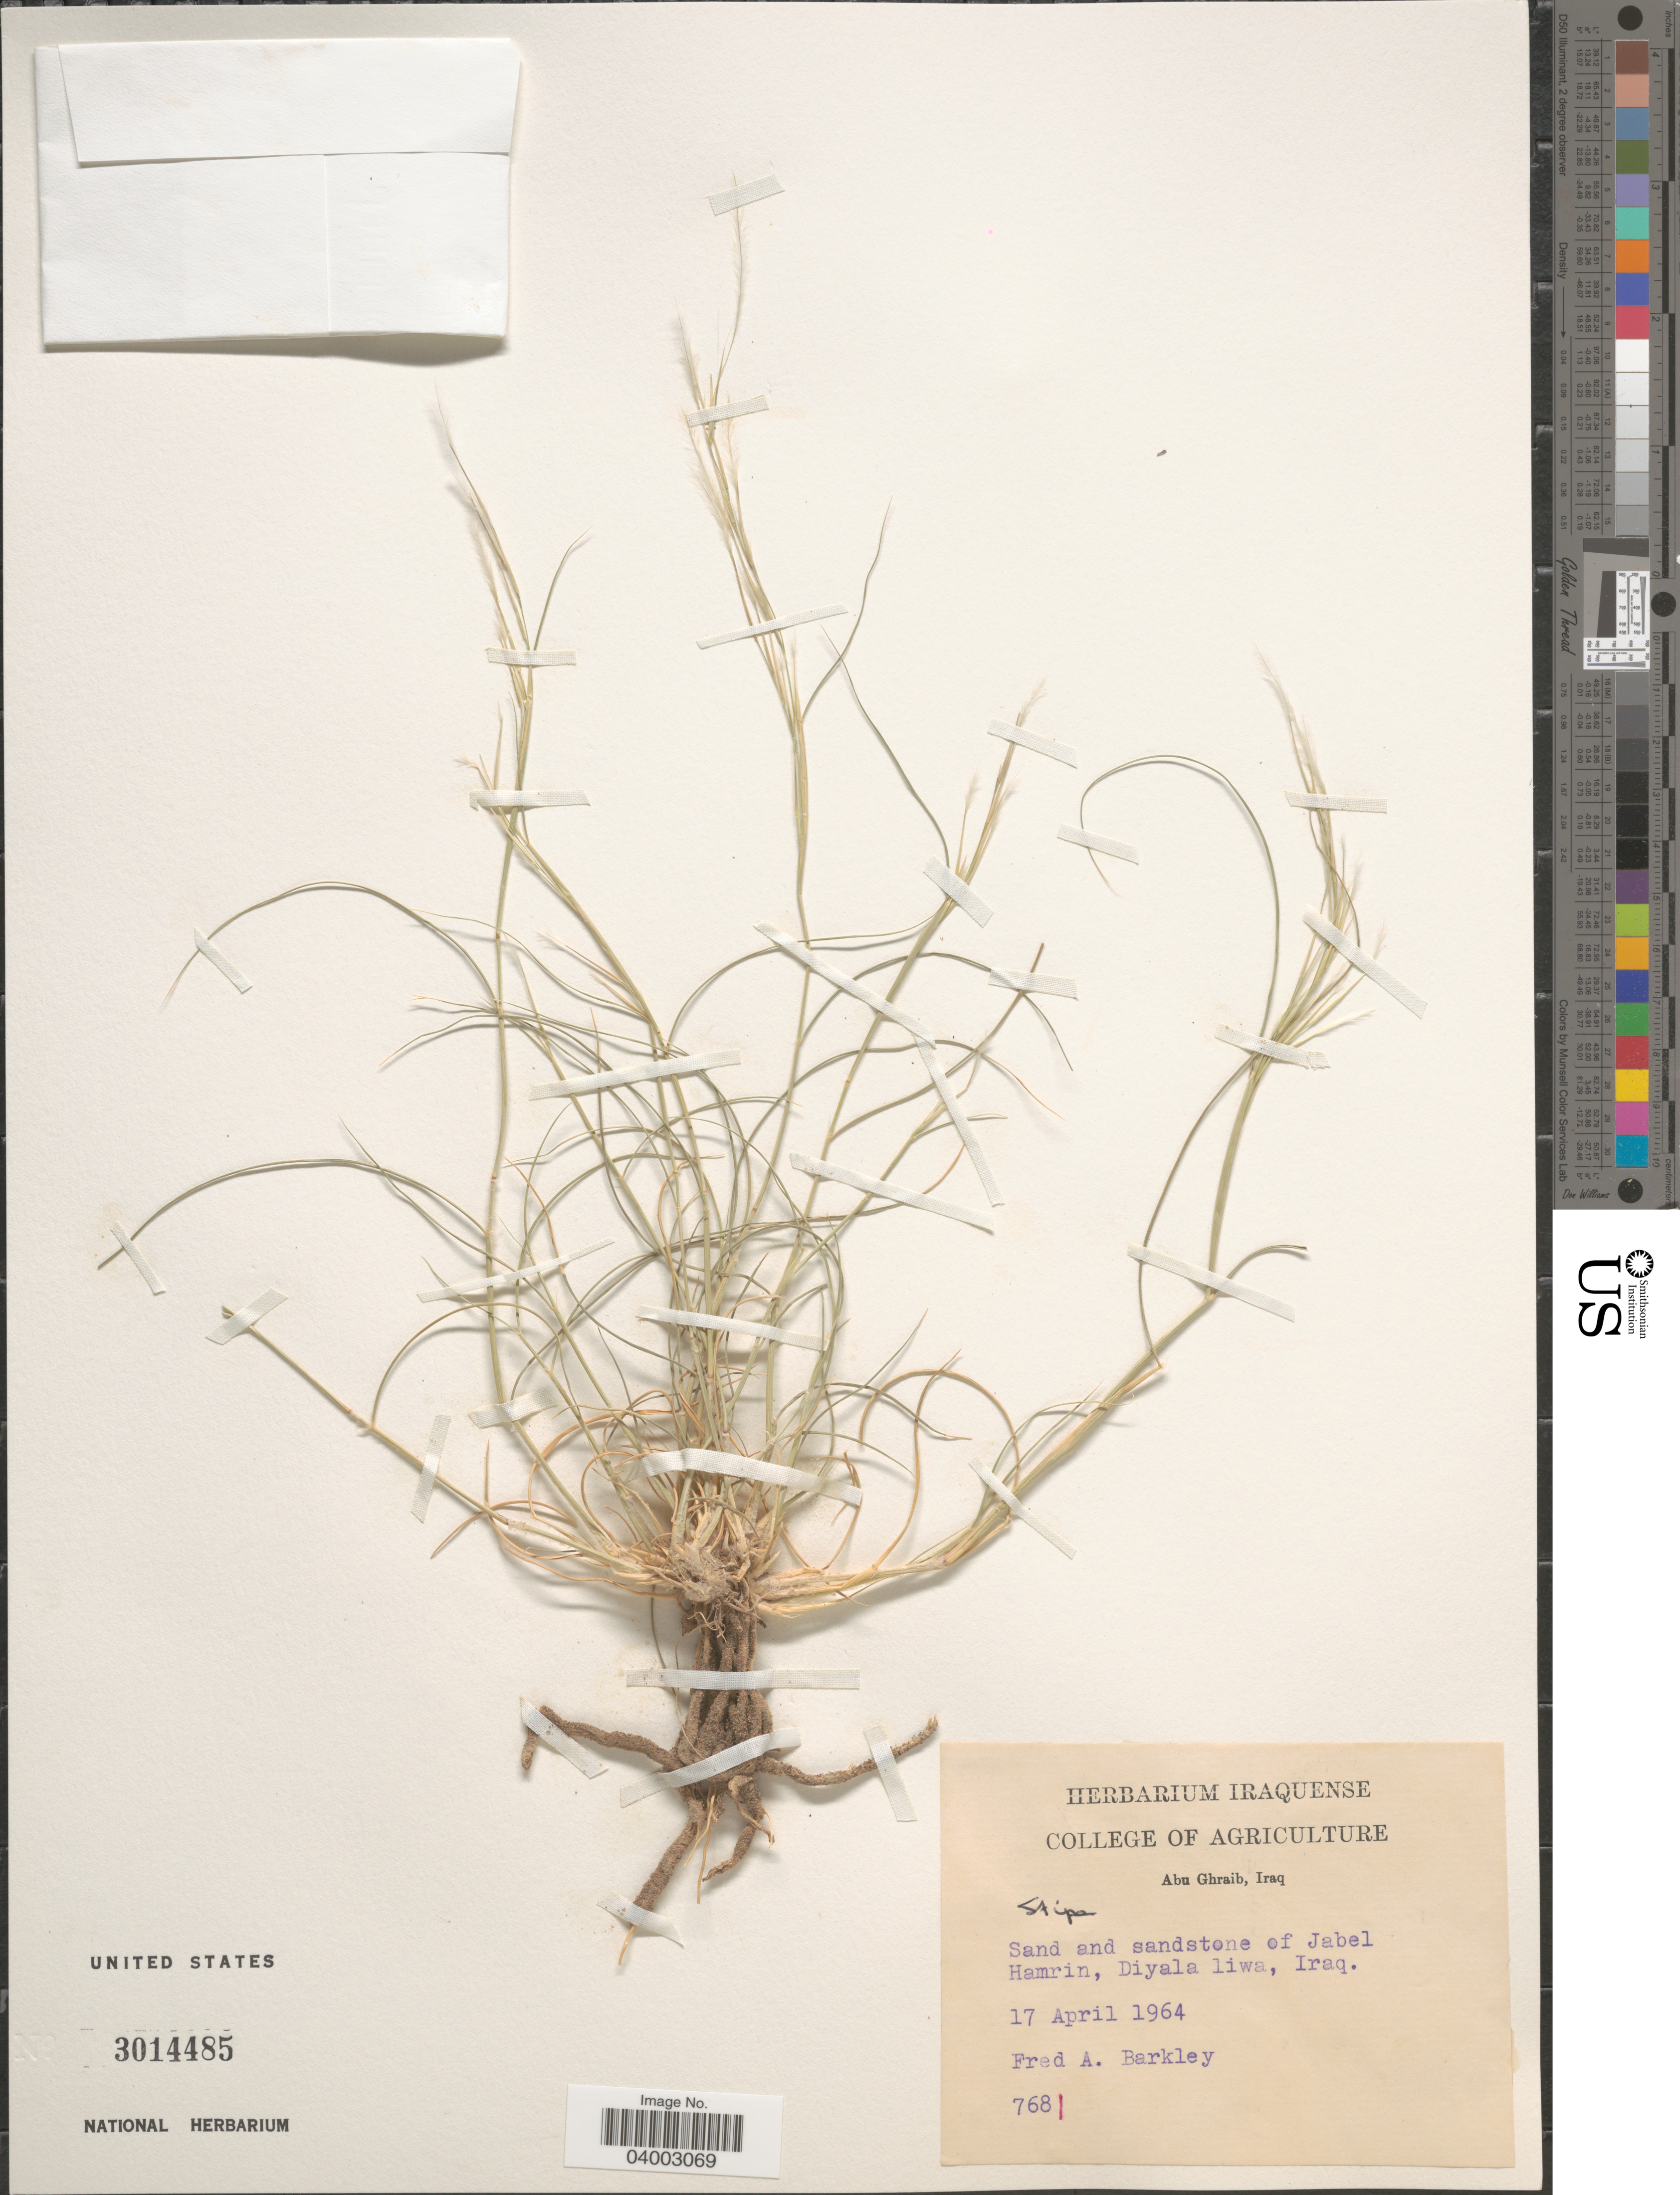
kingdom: Plantae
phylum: Tracheophyta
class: Liliopsida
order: Poales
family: Poaceae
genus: Stipa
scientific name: Stipa sp.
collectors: F. A. Barkley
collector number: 768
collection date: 1964-04-17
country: Iraq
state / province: Diyala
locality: Sand and sandstone of Jabel Hamrin, Diyala liwa.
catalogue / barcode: US 3014485